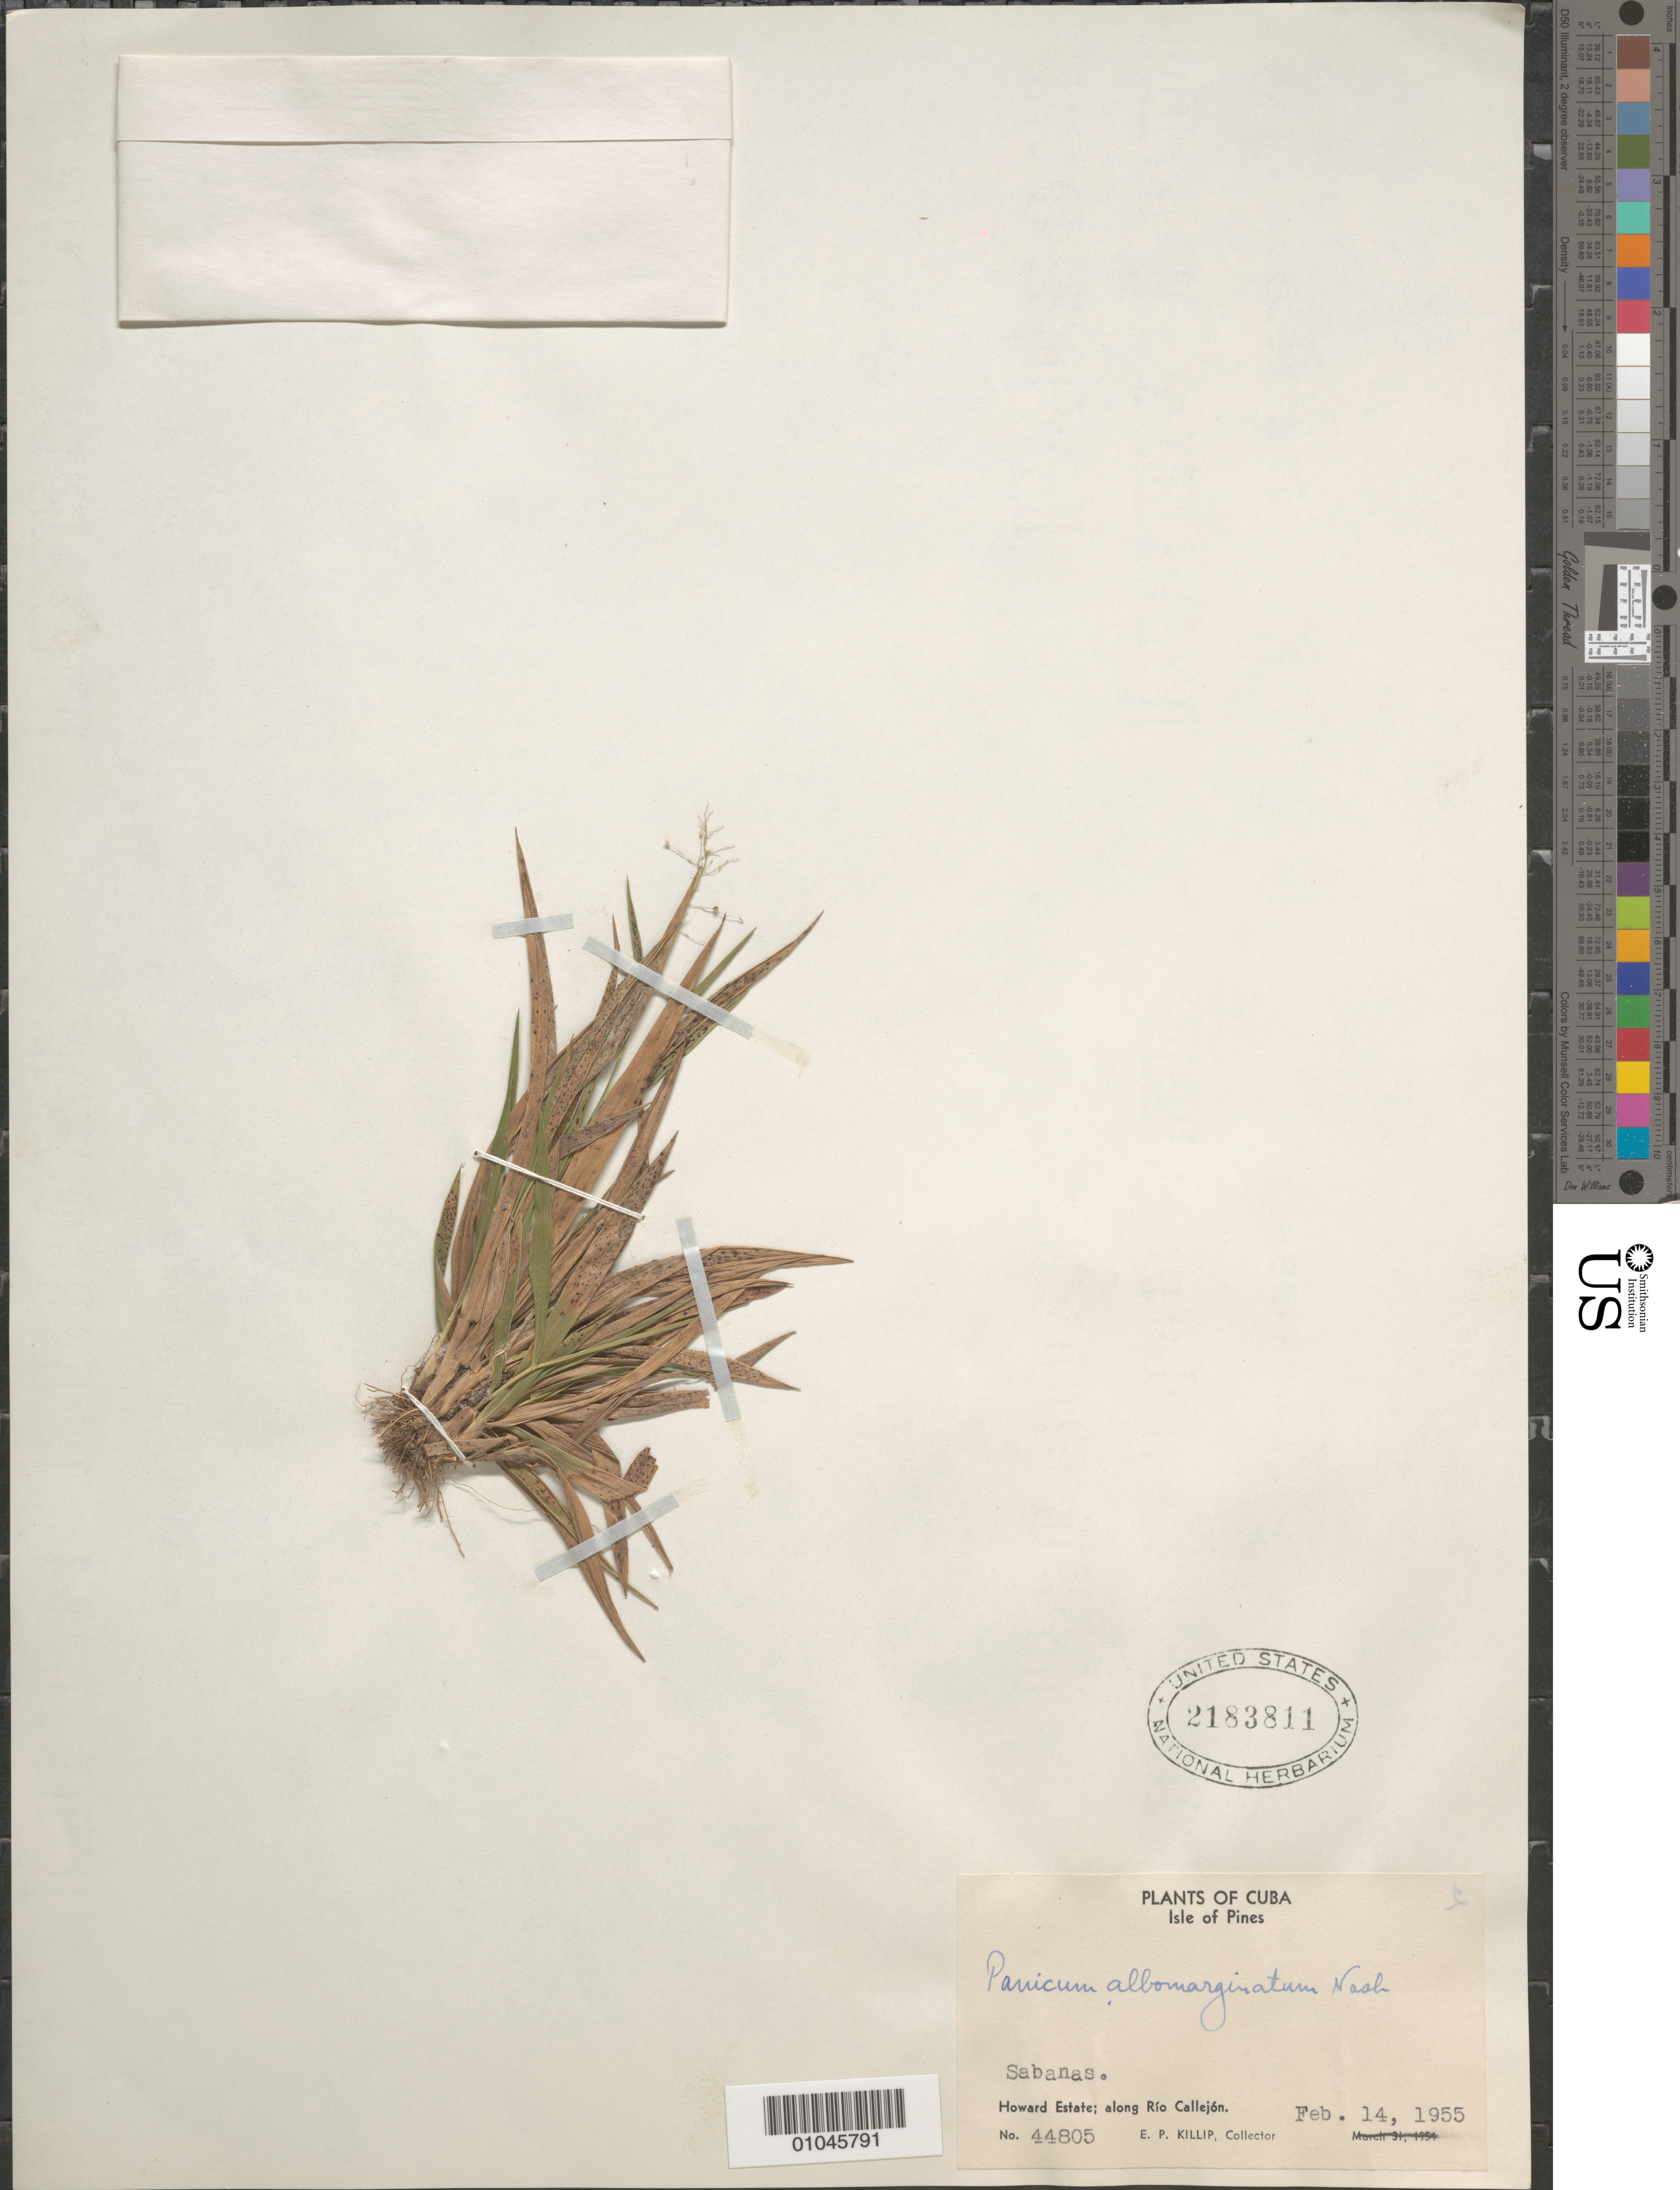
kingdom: Plantae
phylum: Tracheophyta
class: Liliopsida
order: Poales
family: Poaceae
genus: Panicum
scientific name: Panicum albemarlense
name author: Ashe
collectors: E. P. Killip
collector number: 44805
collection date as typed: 14 Feb 1955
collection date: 1955-02-14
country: Cuba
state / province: Isla de la Juventud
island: Isla de la Juventud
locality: Sabanas Howard Estate; along Rio Callejon Isle of Pines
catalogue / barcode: US 2183811